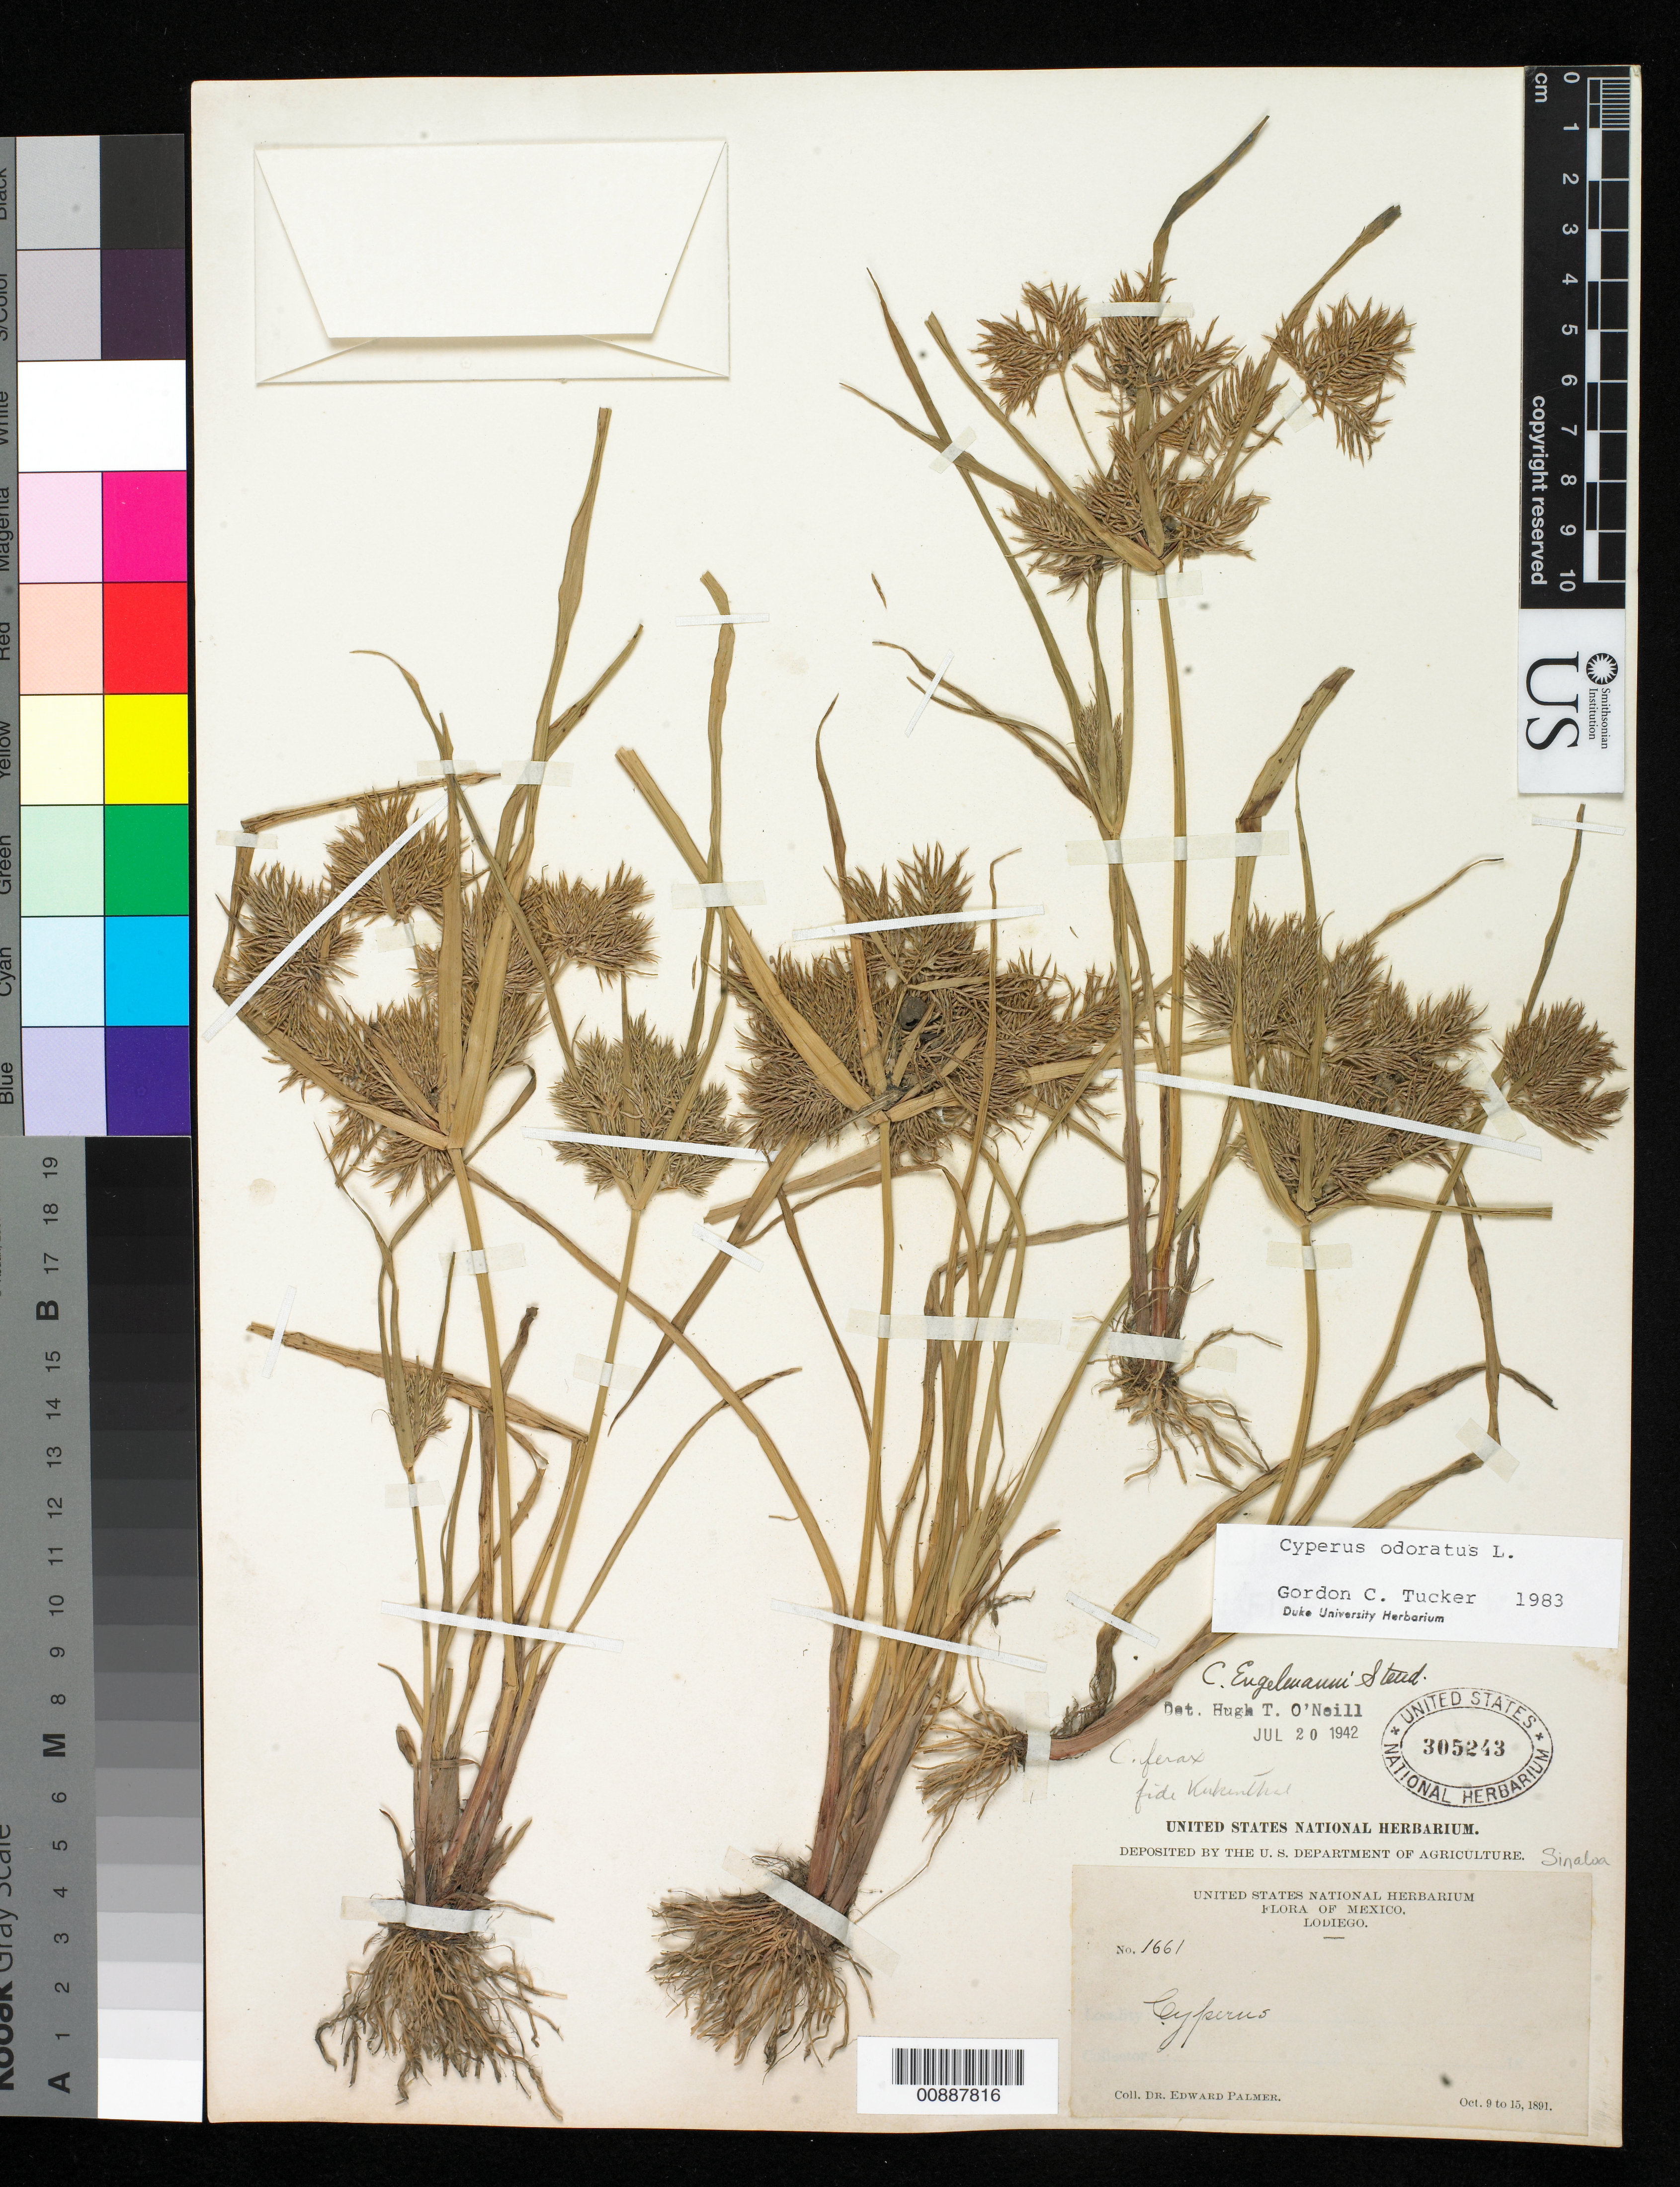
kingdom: Plantae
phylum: Tracheophyta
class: Liliopsida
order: Poales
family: Cyperaceae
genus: Cyperus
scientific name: Cyperus odoratus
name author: L.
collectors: E. Palmer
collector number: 1661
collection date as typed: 09 Oct 1891 to 15 Oct 1891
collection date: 1891-10-09/1891-10-15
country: Mexico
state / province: Sinaloa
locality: Lodiego, Sinaloa.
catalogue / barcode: US 305243